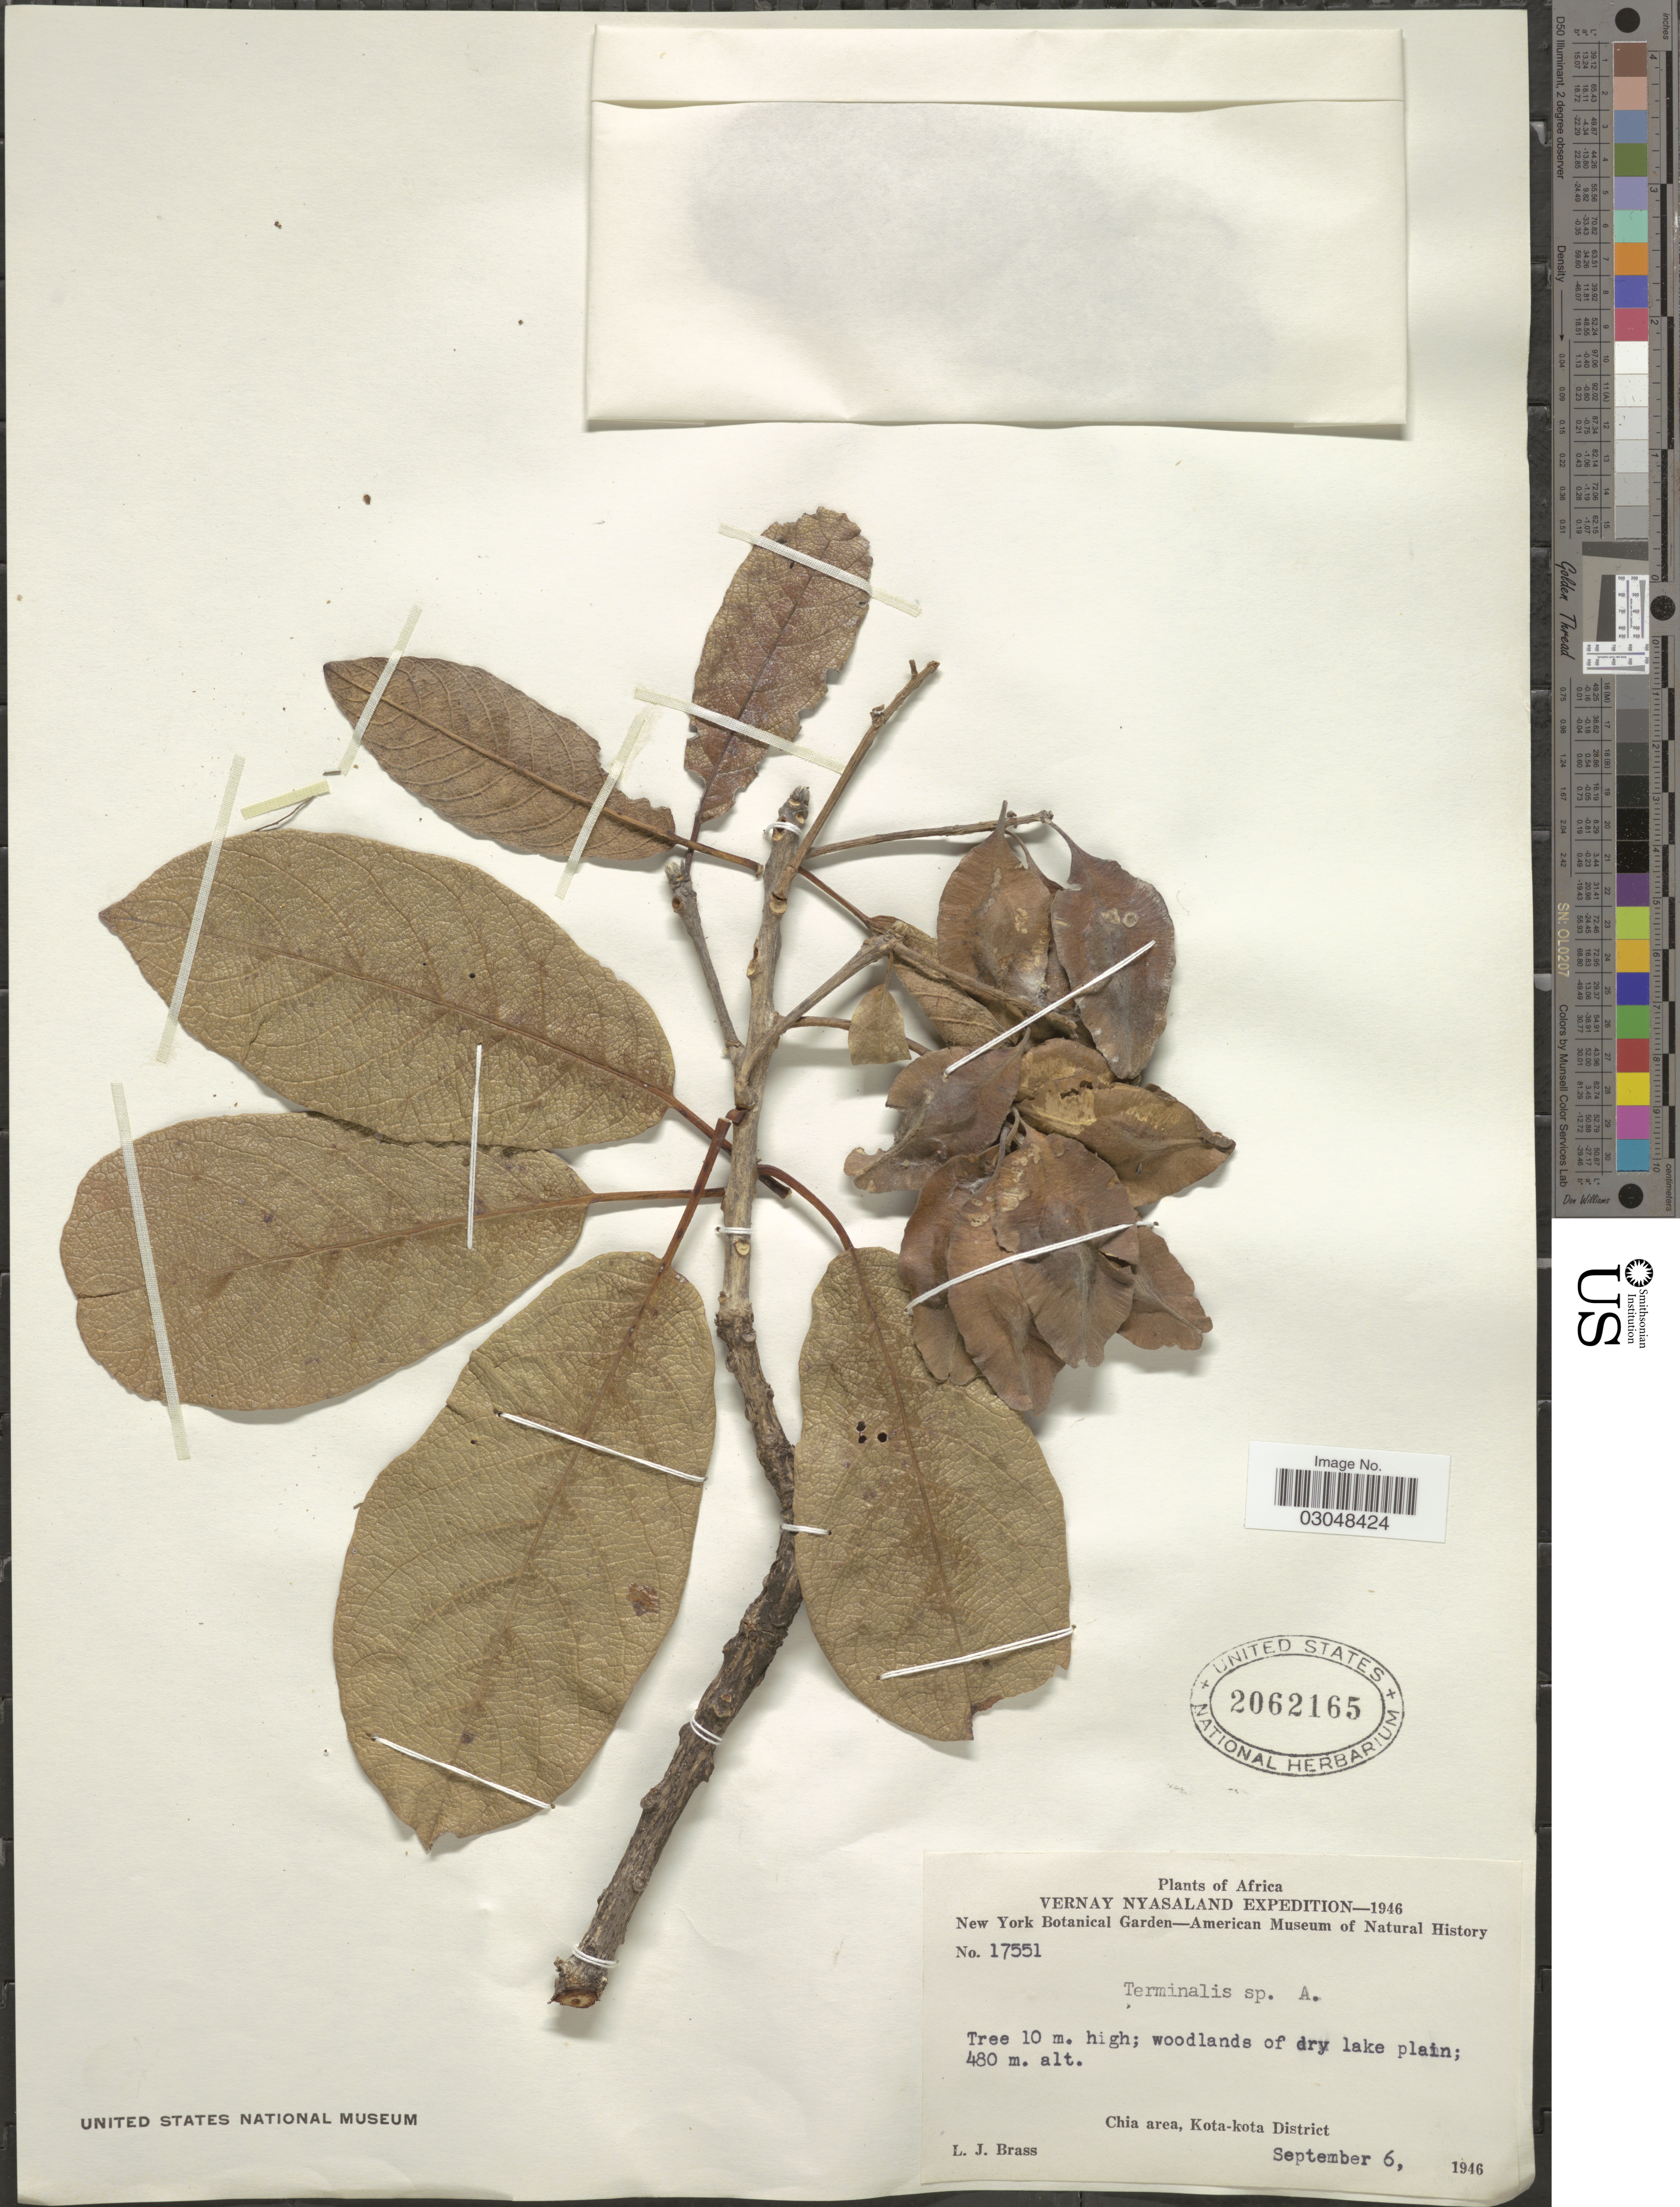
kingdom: Plantae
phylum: Tracheophyta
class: Magnoliopsida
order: Myrtales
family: Combretaceae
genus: Terminalia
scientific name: Terminalia sp.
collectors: L. J. Brass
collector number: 17551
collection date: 1946-09-06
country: Malawi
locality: Vernay Nyasaland. Chia area, Kota-Kota District.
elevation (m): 480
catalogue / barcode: US 2062165